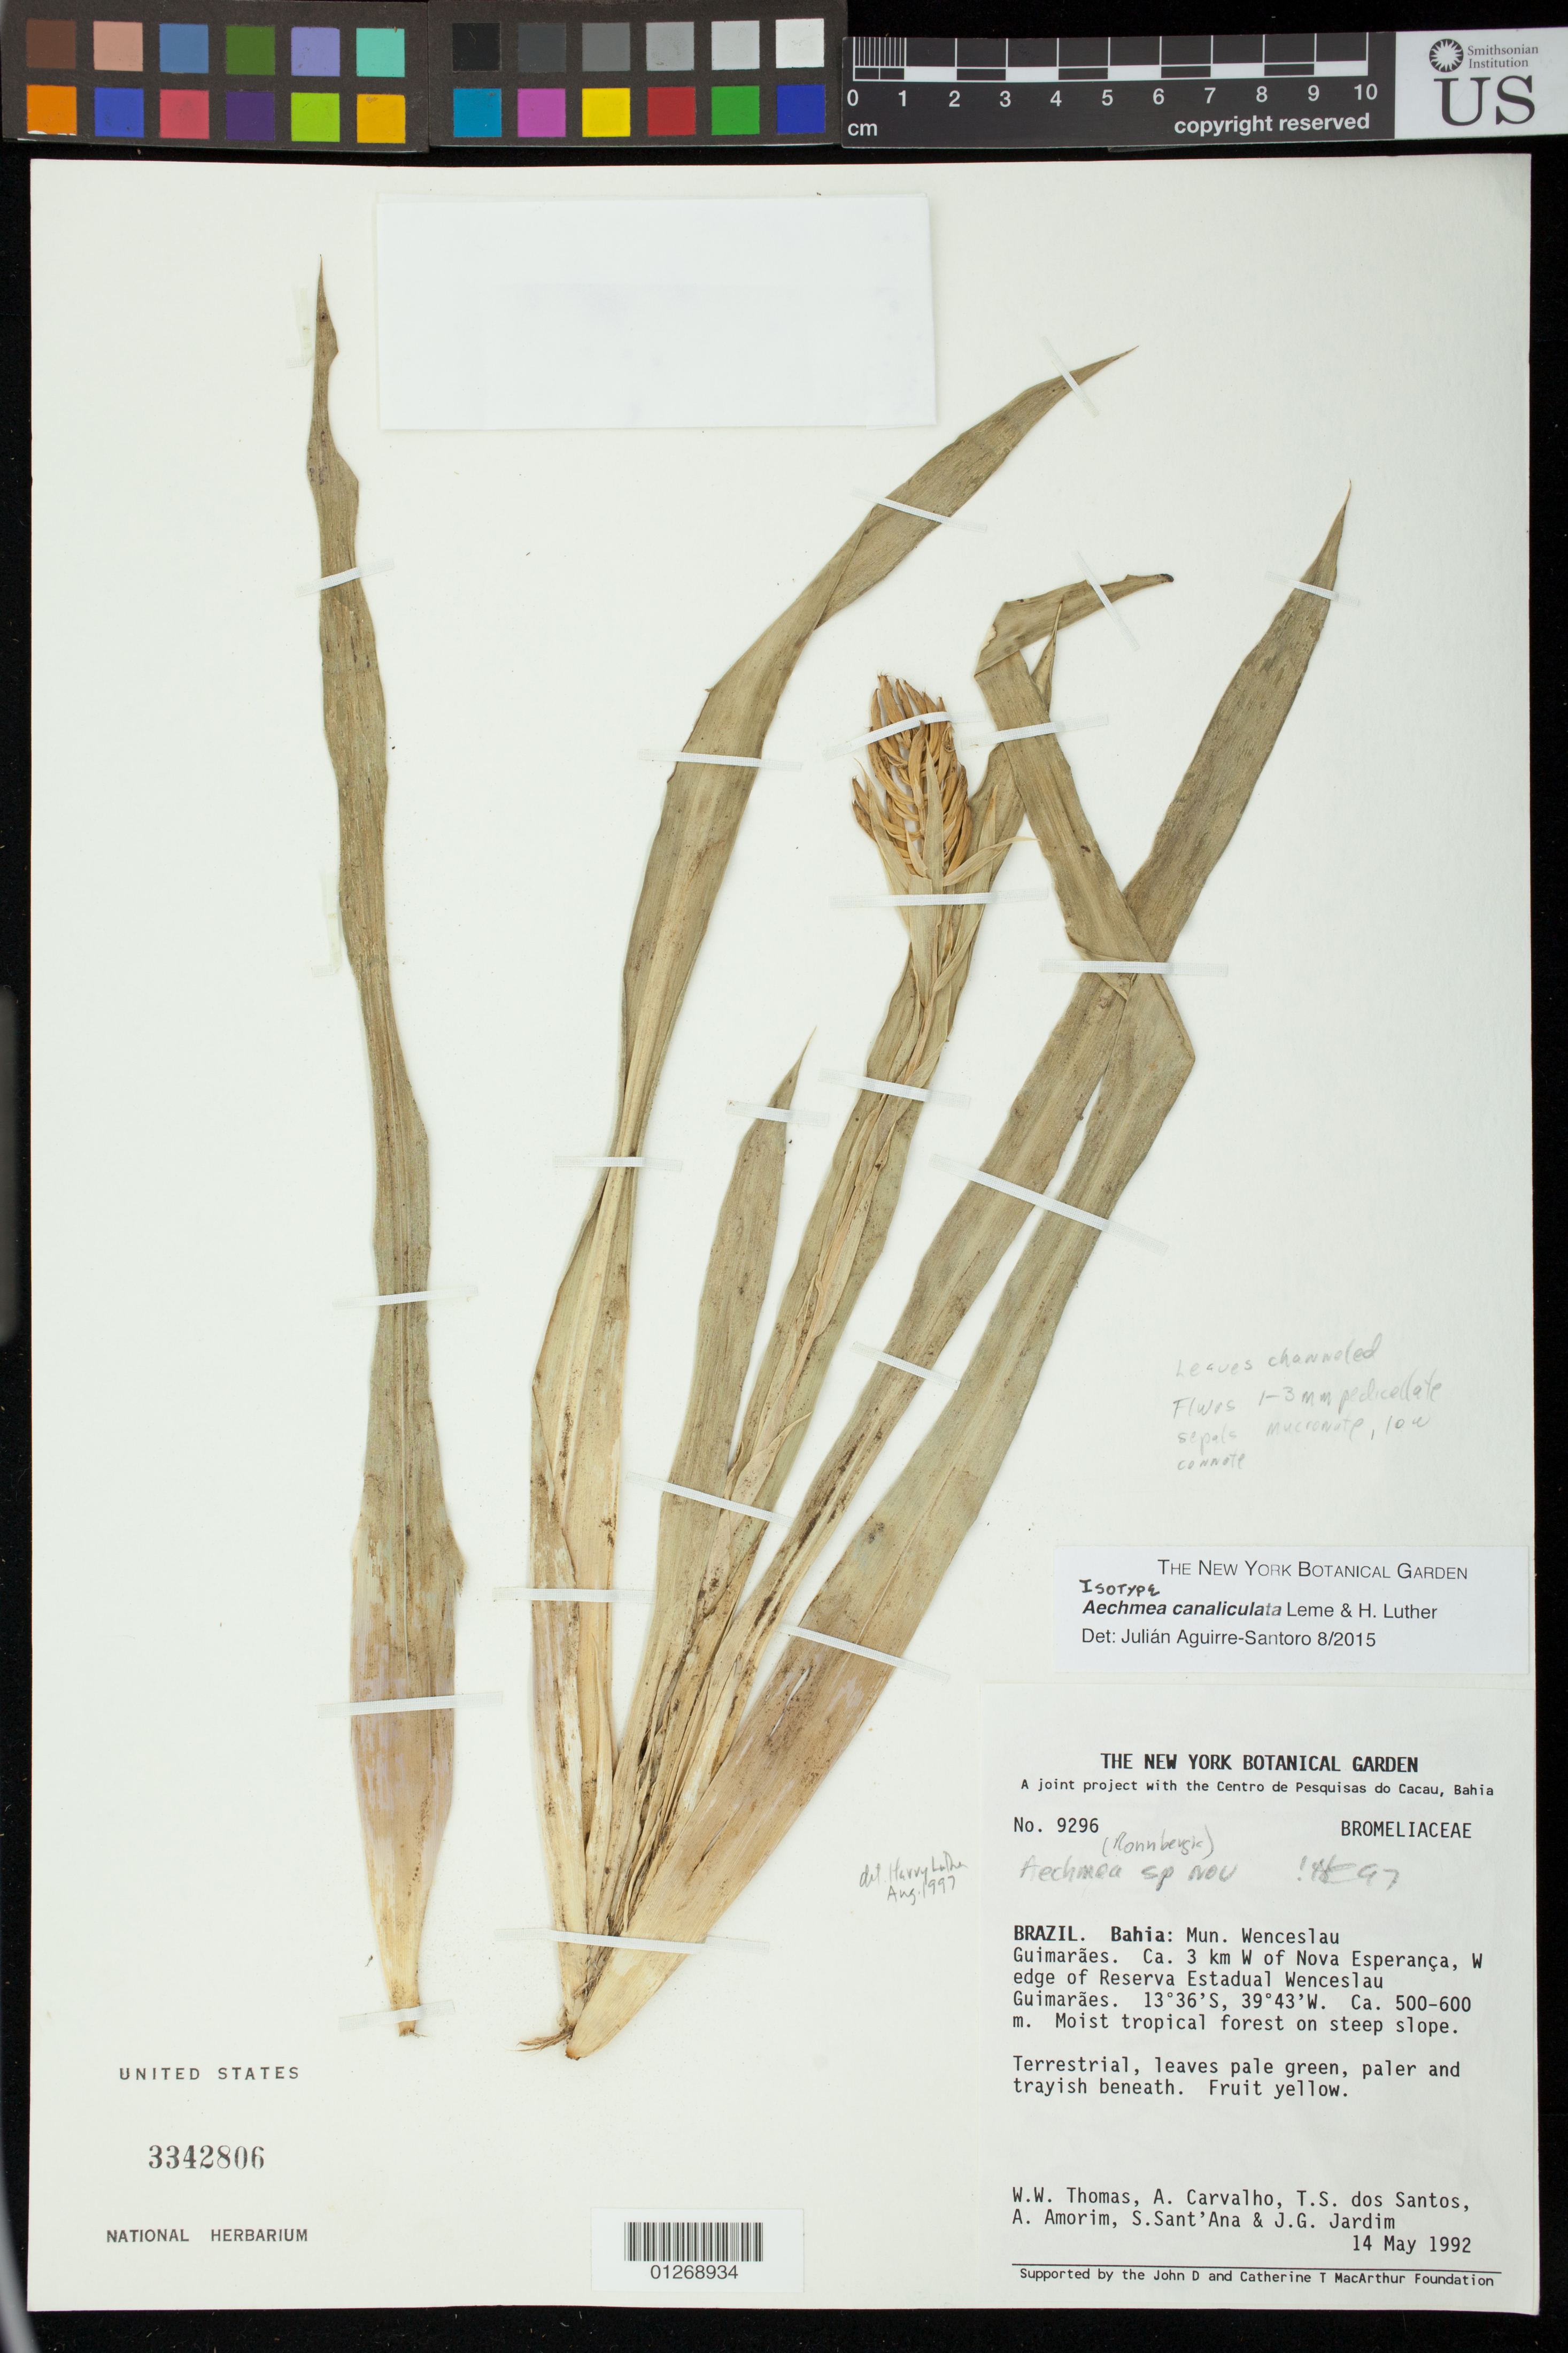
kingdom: Plantae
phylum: Tracheophyta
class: Liliopsida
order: Poales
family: Bromeliaceae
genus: Aechmea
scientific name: Aechmea canaliculata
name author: Leme & H. Luther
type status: Isotype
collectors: W. W. Thomas, A. Carvalho, T. S. Santos, A. M. Amorim, S. C. Sant'Ana & J. Jardim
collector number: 9296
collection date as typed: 14 May 1992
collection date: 1992-05-14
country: Brazil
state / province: Bahia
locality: Bahia: Mun. Wenceslau Guimarães, ca. 3 km W of Nova Esperança, W edge of Reserva Estadual Wenceslau Guimarães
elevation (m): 500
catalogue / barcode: US 3342806